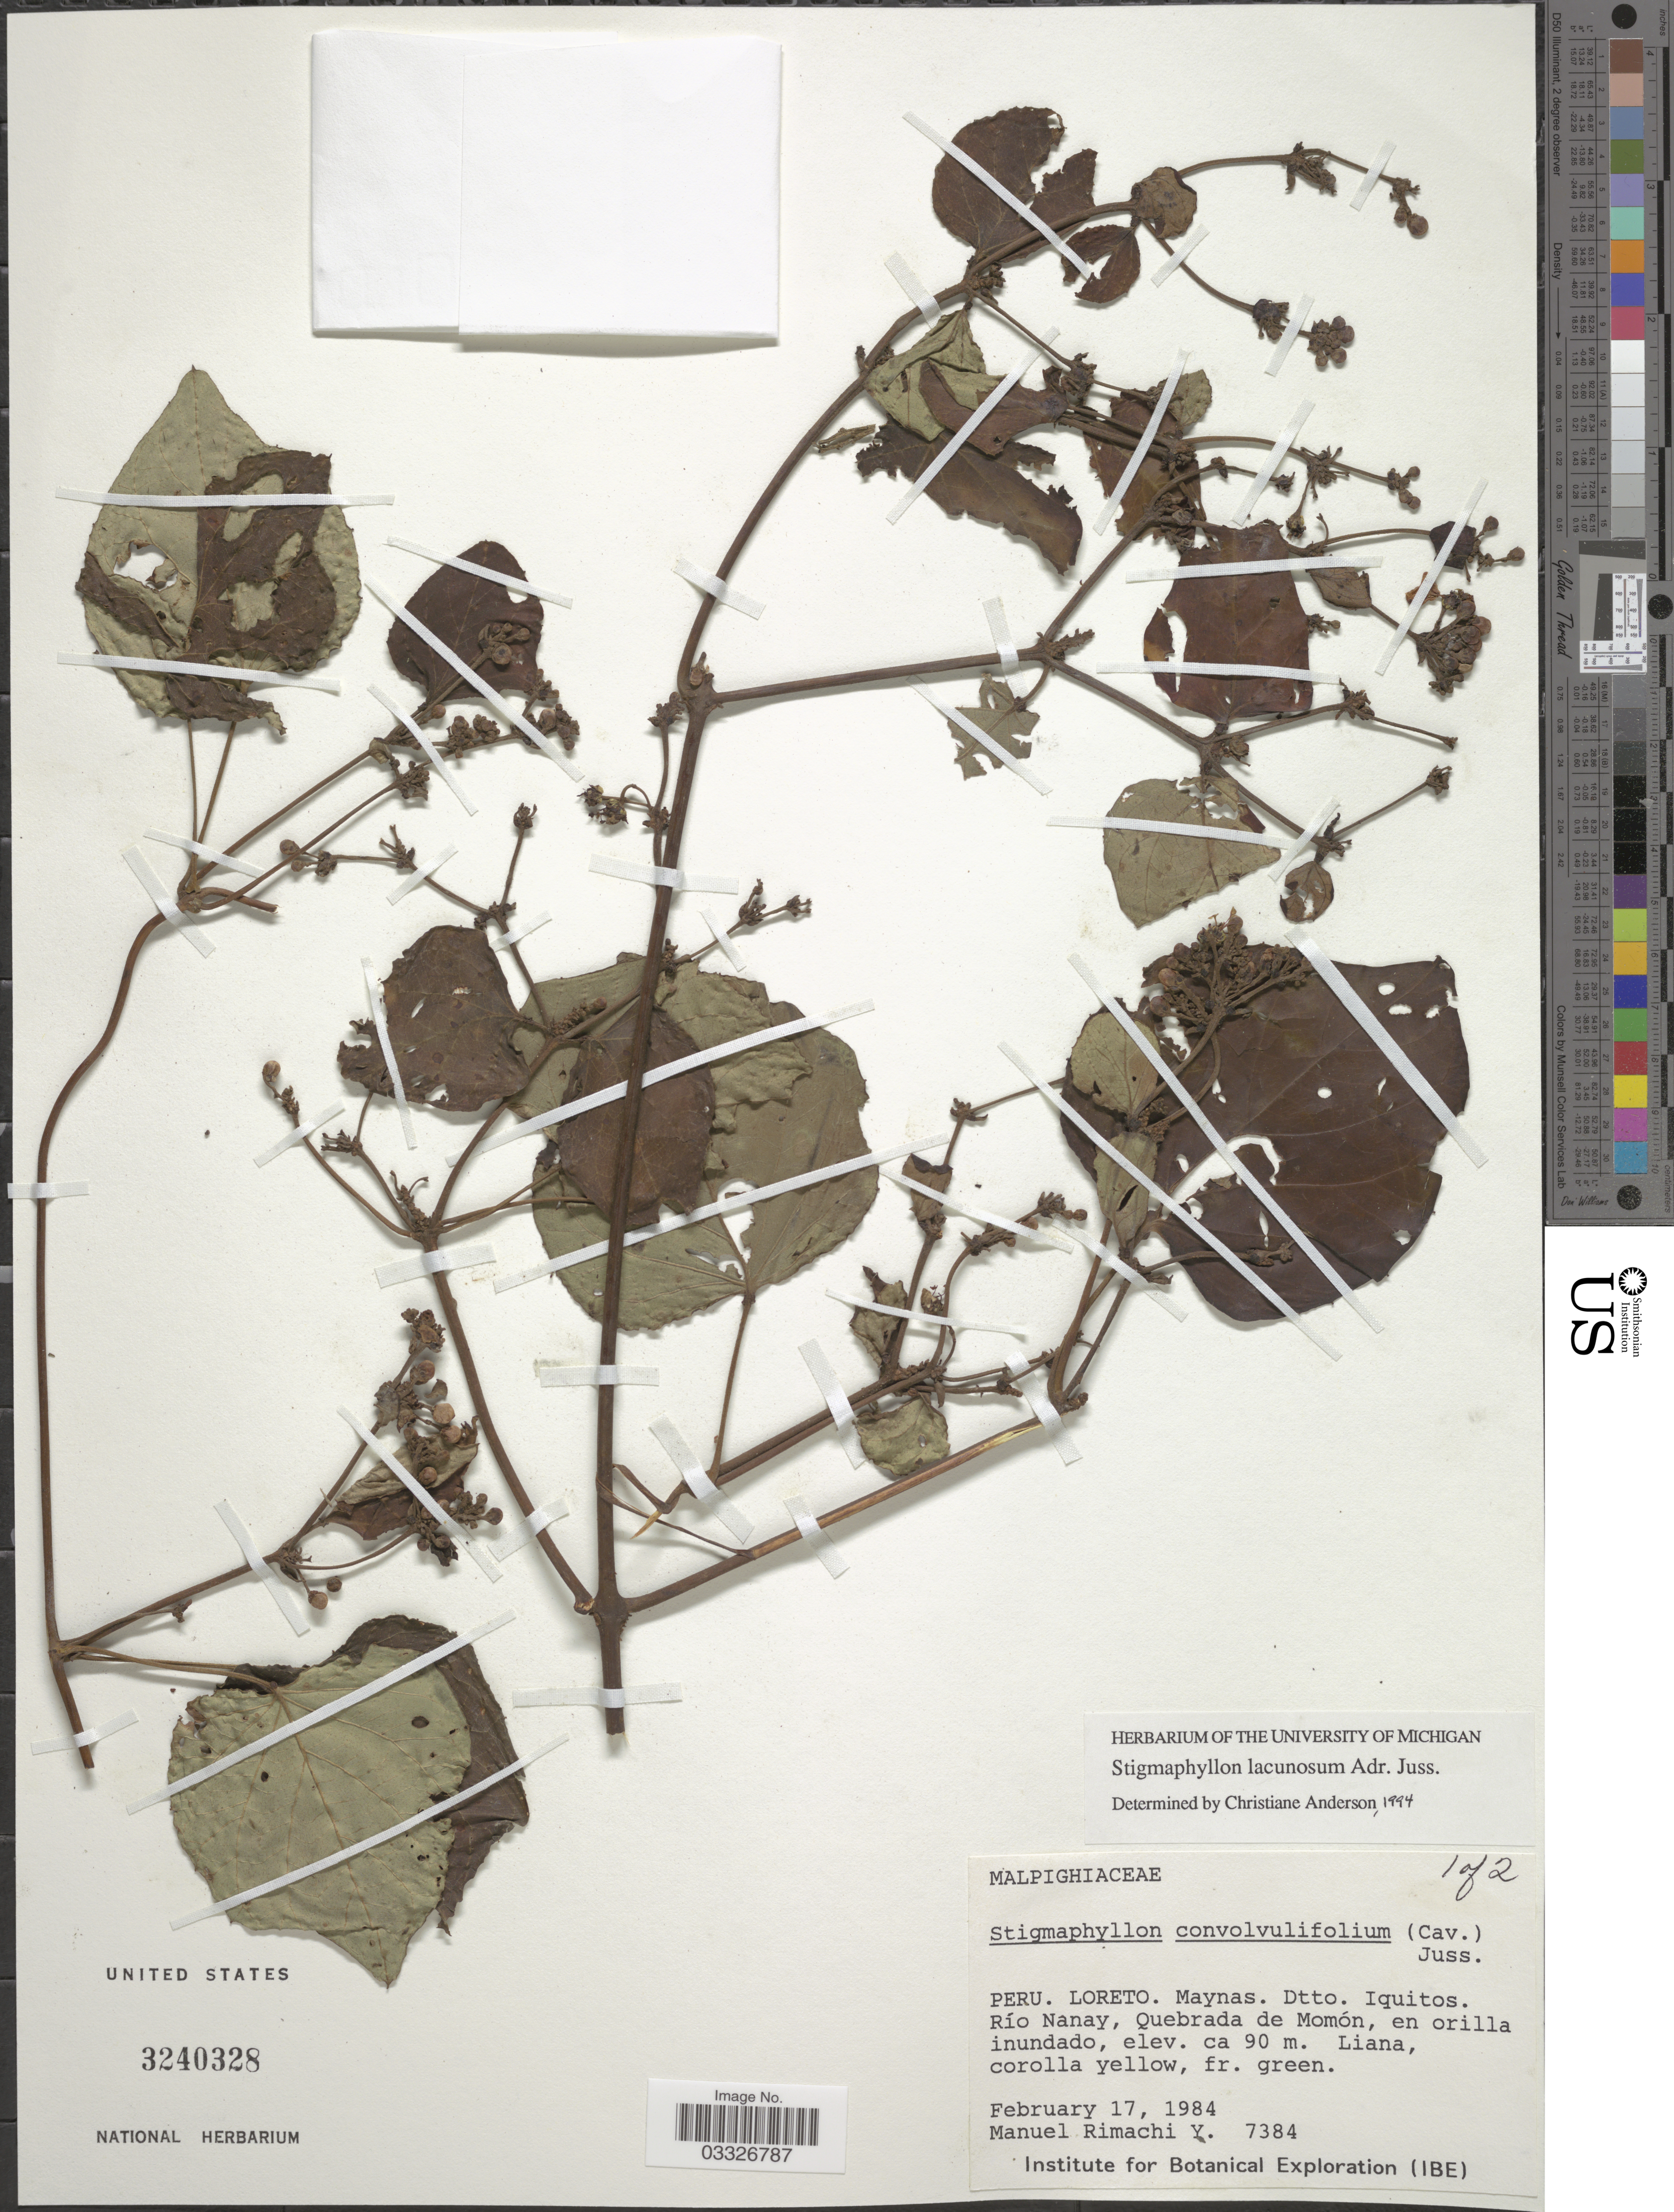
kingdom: Plantae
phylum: Tracheophyta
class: Magnoliopsida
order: Malpighiales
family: Malpighiaceae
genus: Stigmaphyllon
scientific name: Stigmaphyllon lacunosum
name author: A. Juss.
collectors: M. Rimachi Y.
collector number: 7384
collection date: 1984-02-17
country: Peru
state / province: Loreto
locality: Maynas. Dtto. Iquitos. Río Nanay, Quebrada de Momón, en orilla inundado.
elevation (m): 90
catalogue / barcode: US 3240328